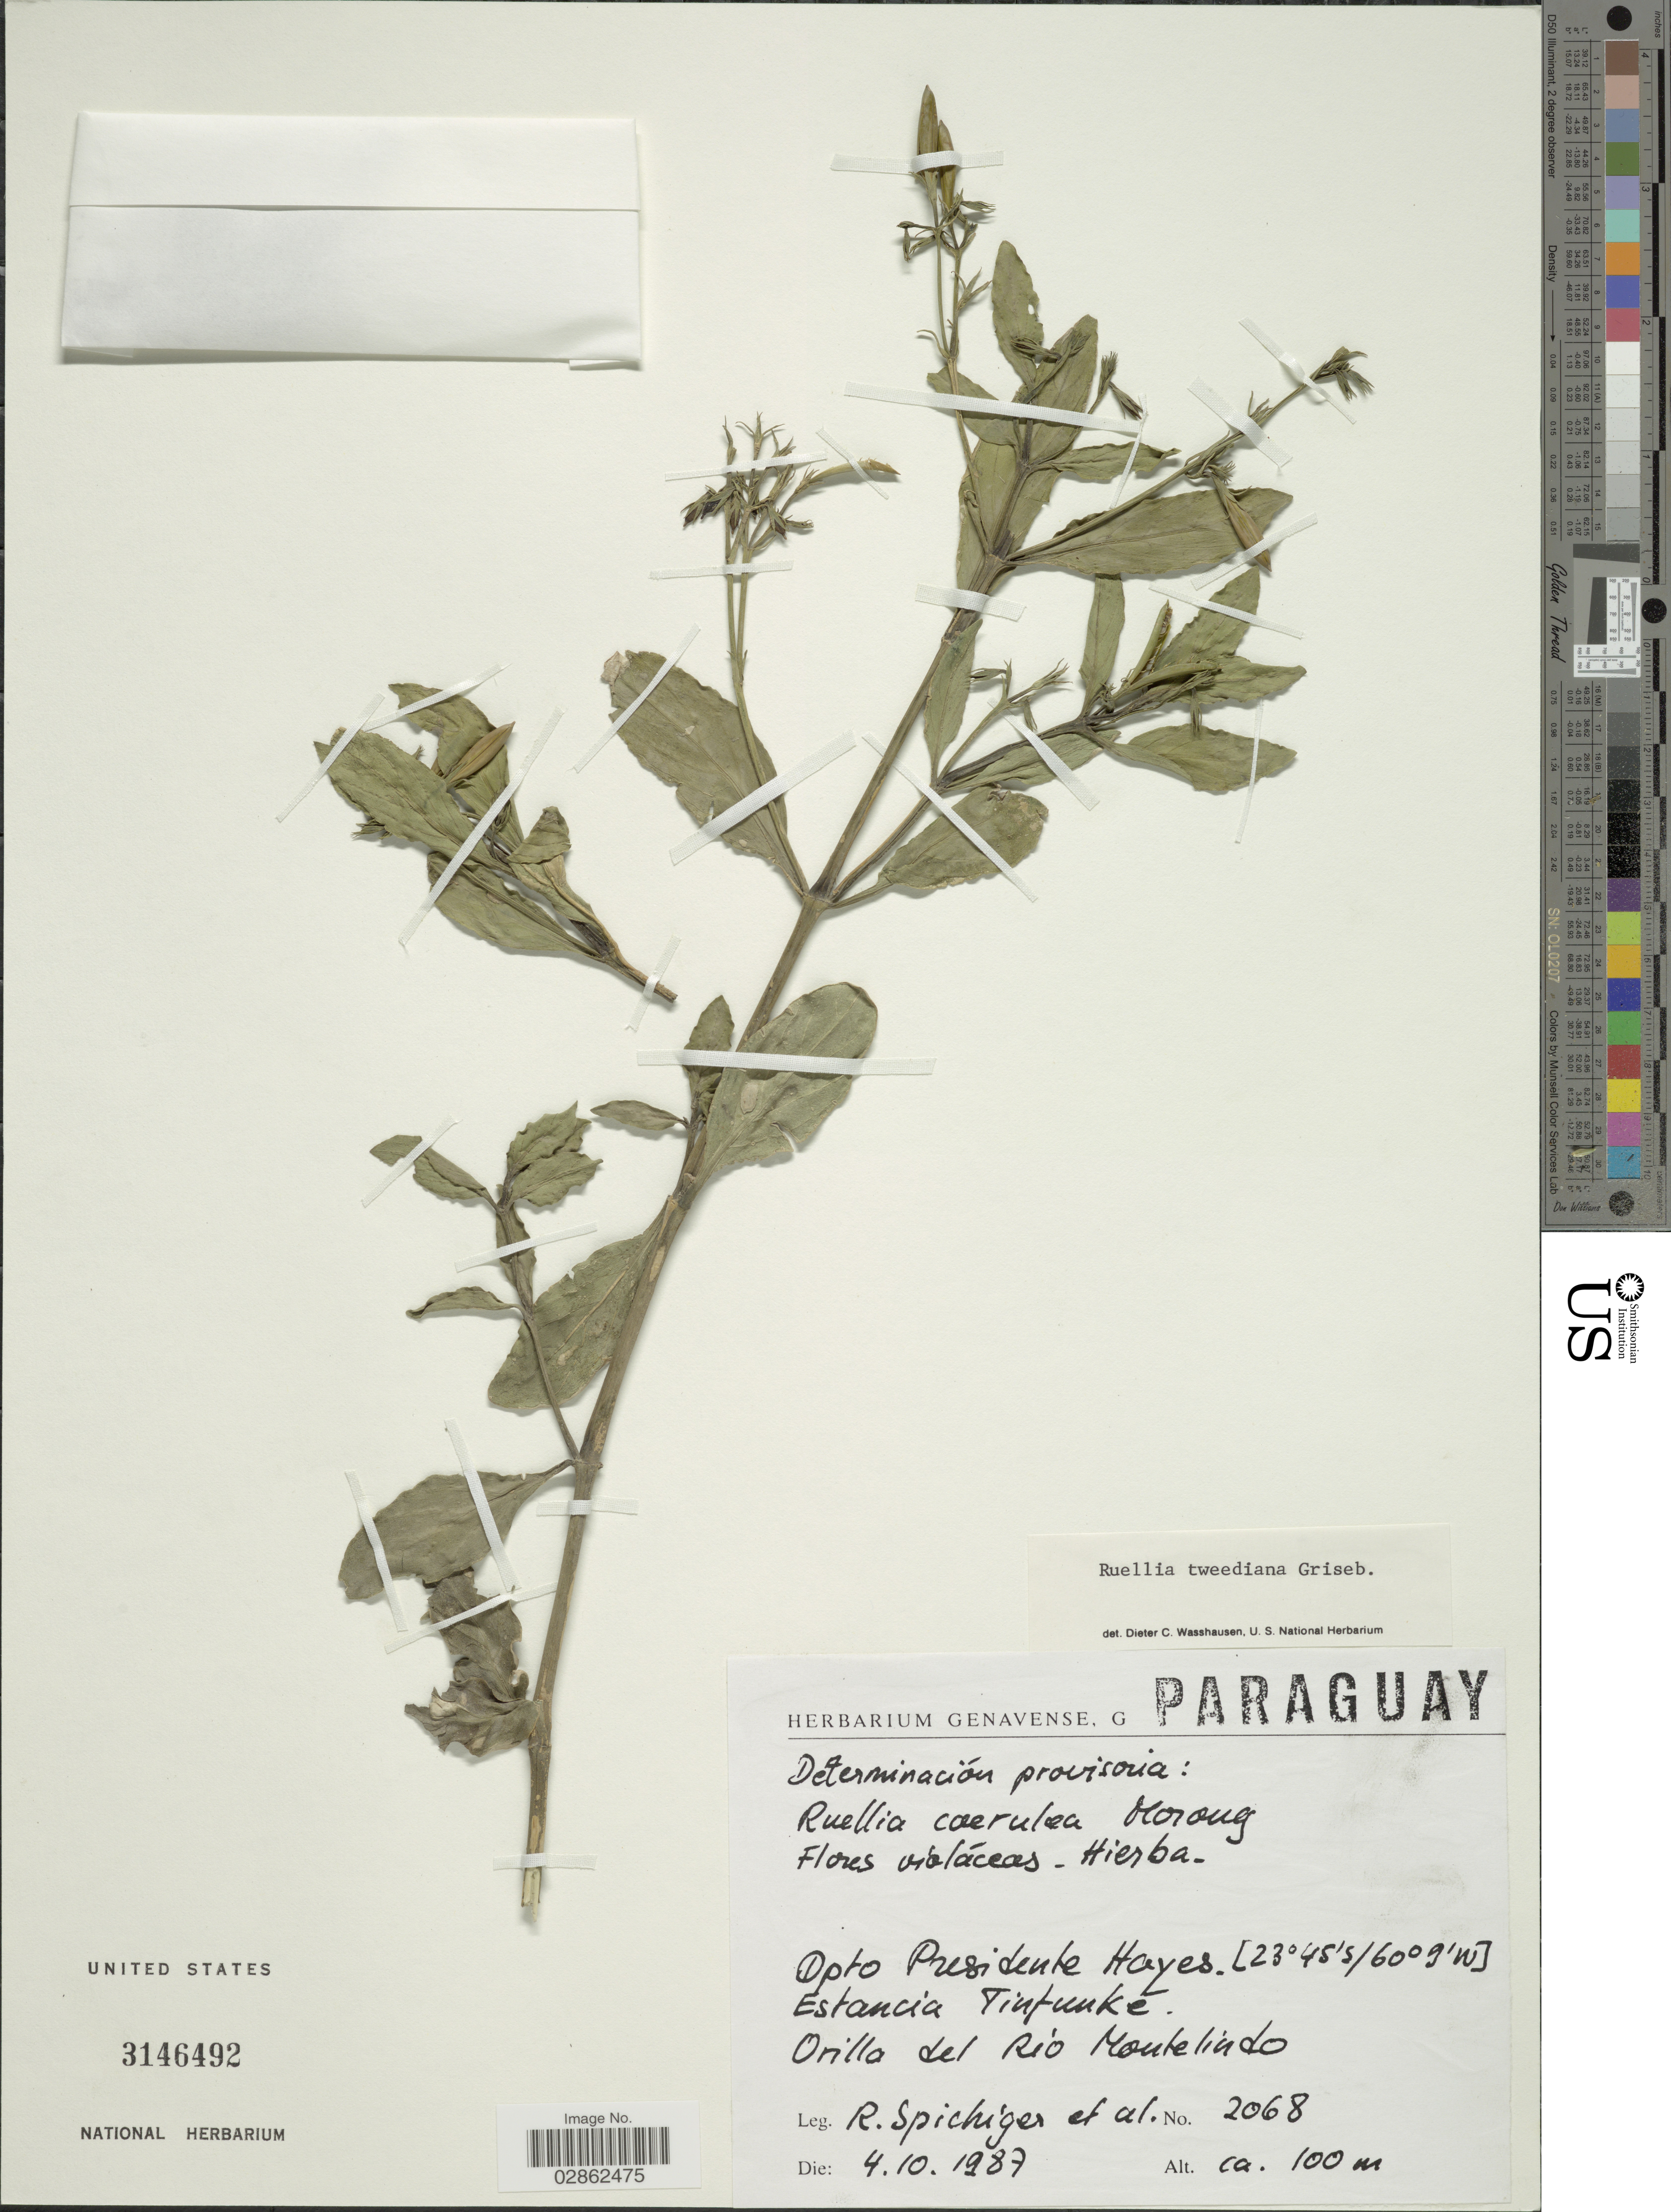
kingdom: Plantae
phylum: Tracheophyta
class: Magnoliopsida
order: Lamiales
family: Acanthaceae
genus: Ruellia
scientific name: Ruellia tweediana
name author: Griseb.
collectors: R. Spichiger & et al.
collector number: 2068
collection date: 1987-10-04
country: Paraguay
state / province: Presidente Hayes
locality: Dpto Presidente Hayes. Estancia Tinpunké. Orilla del Río Montelindo.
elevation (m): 100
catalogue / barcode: US 3146492